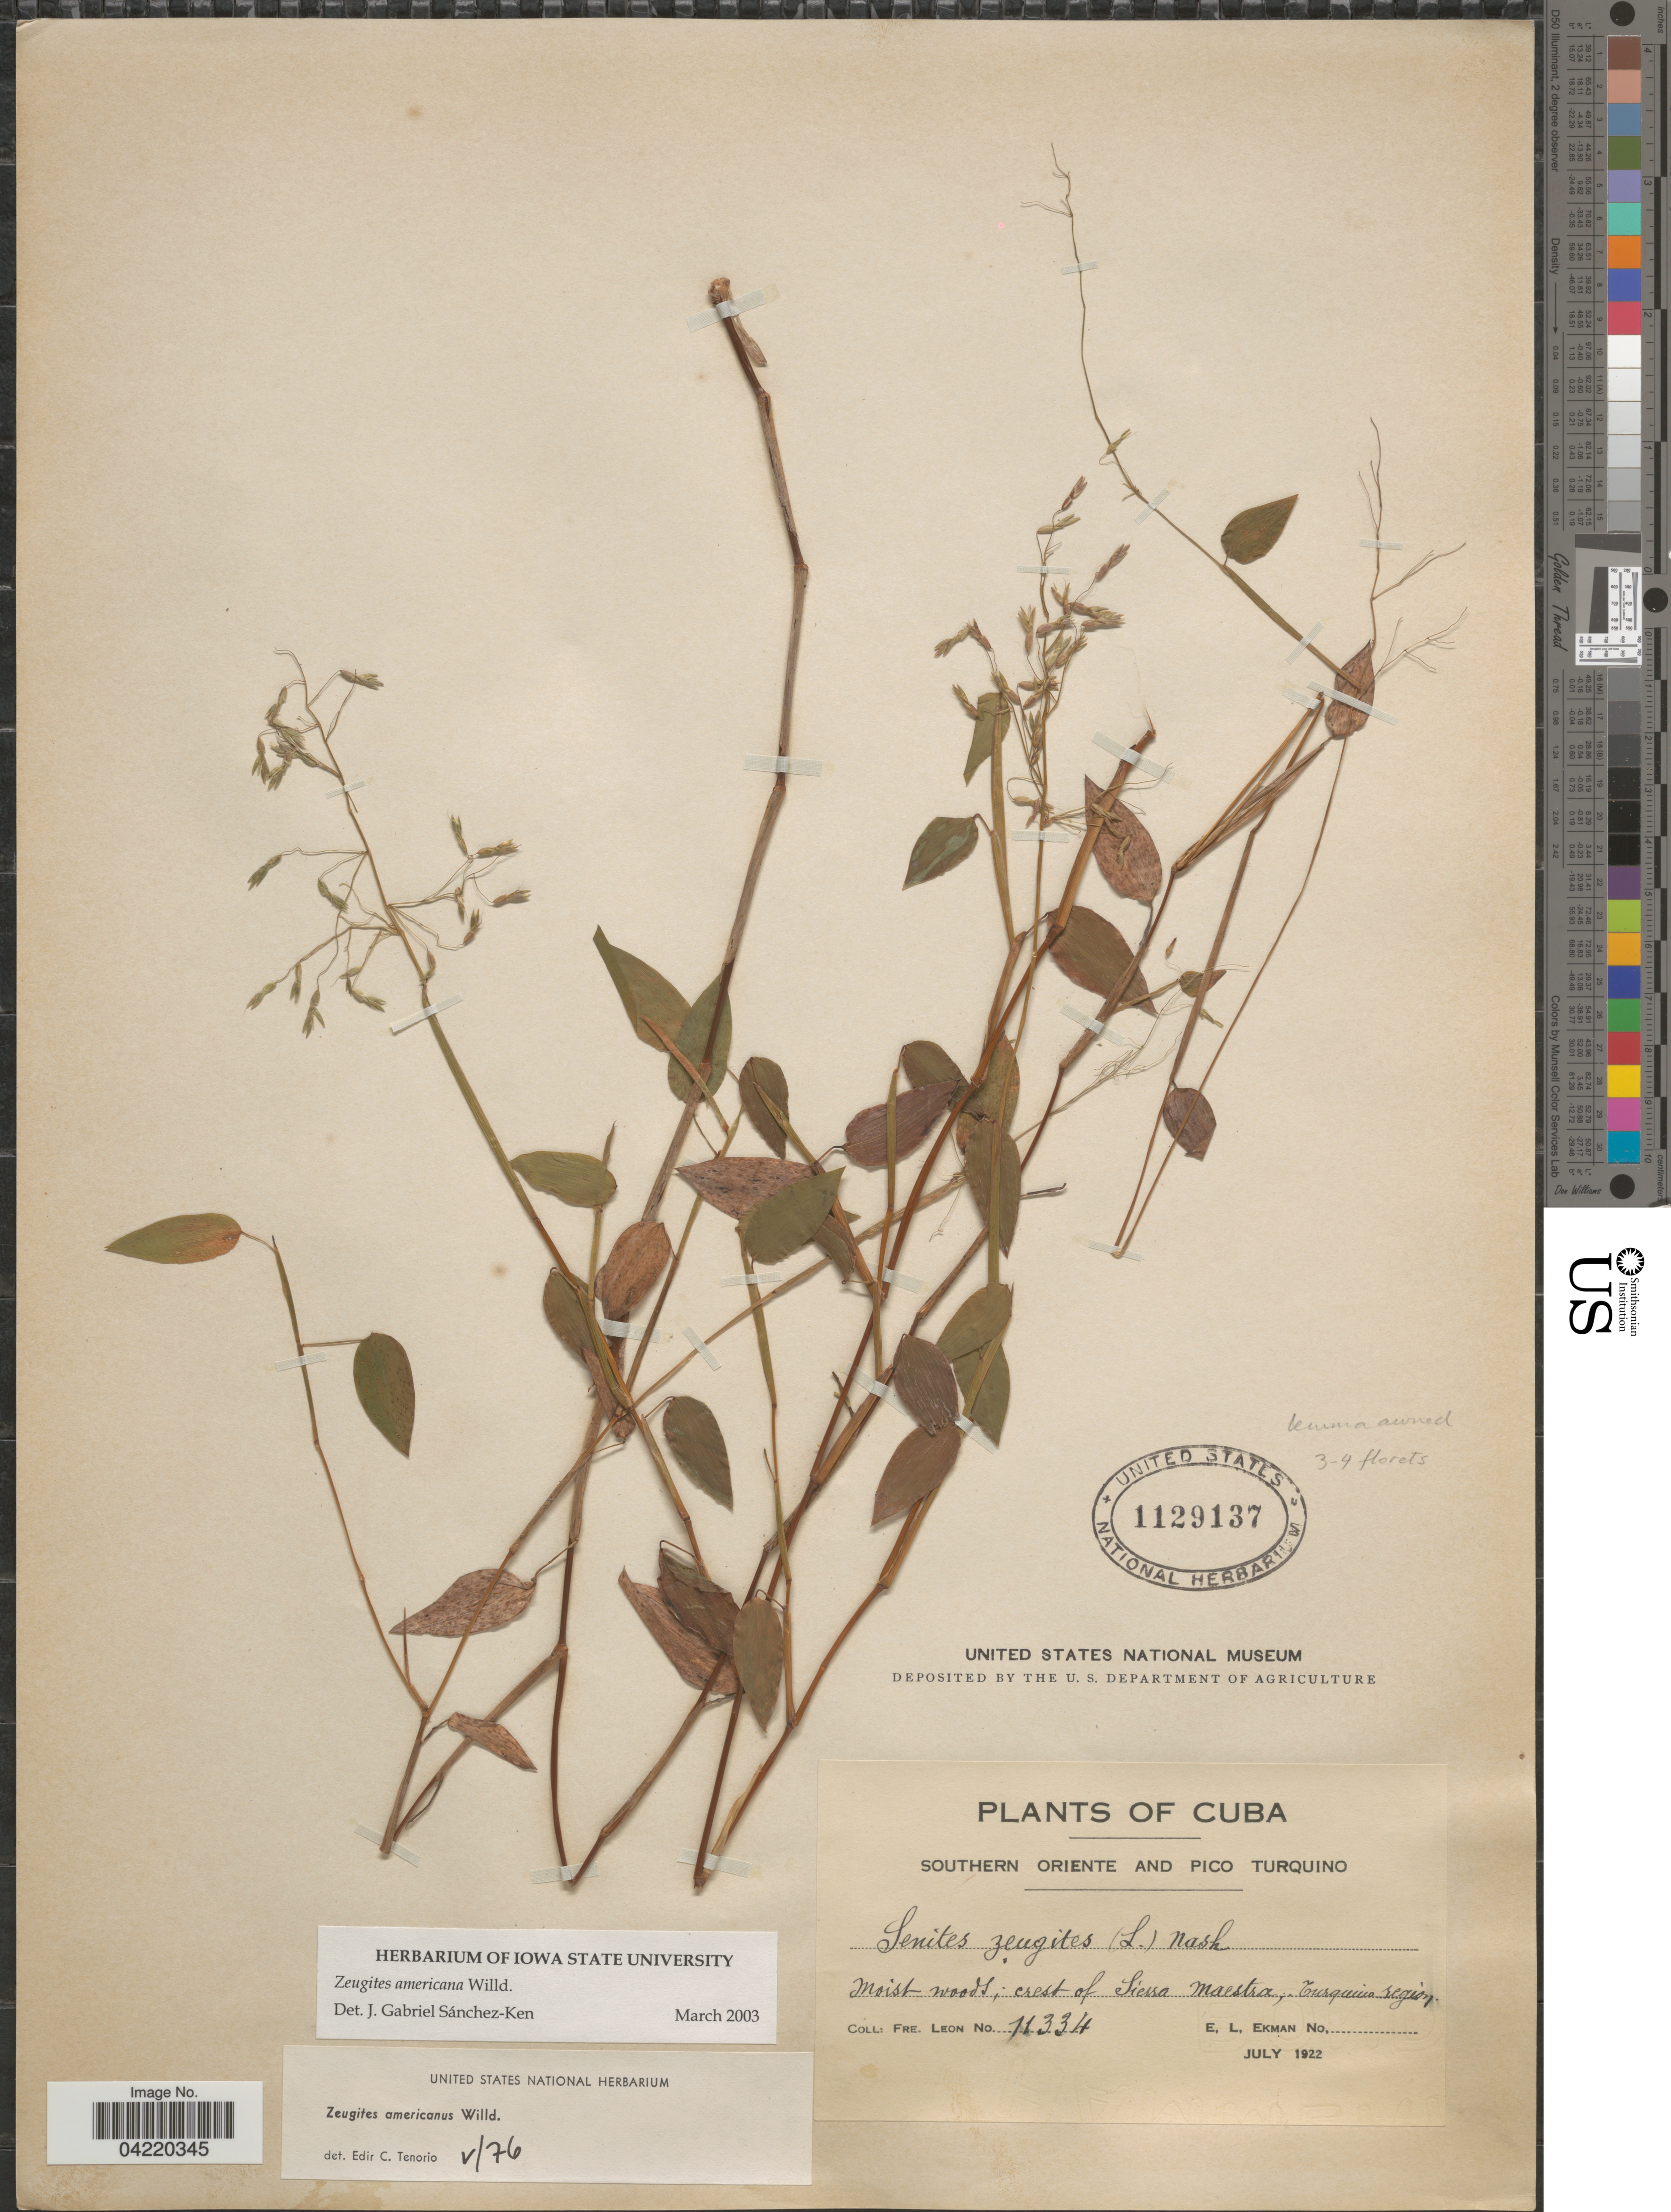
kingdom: Plantae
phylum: Tracheophyta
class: Liliopsida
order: Poales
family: Poaceae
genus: Zeugites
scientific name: Zeugites americanus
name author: Willd.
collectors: Bro. León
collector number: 11334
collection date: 1922-07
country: Cuba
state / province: Oriente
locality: Southern Oriente and Pico Turquino. Moist woods; crest of Sierra Maestra, Turquino region.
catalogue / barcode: US 1129137